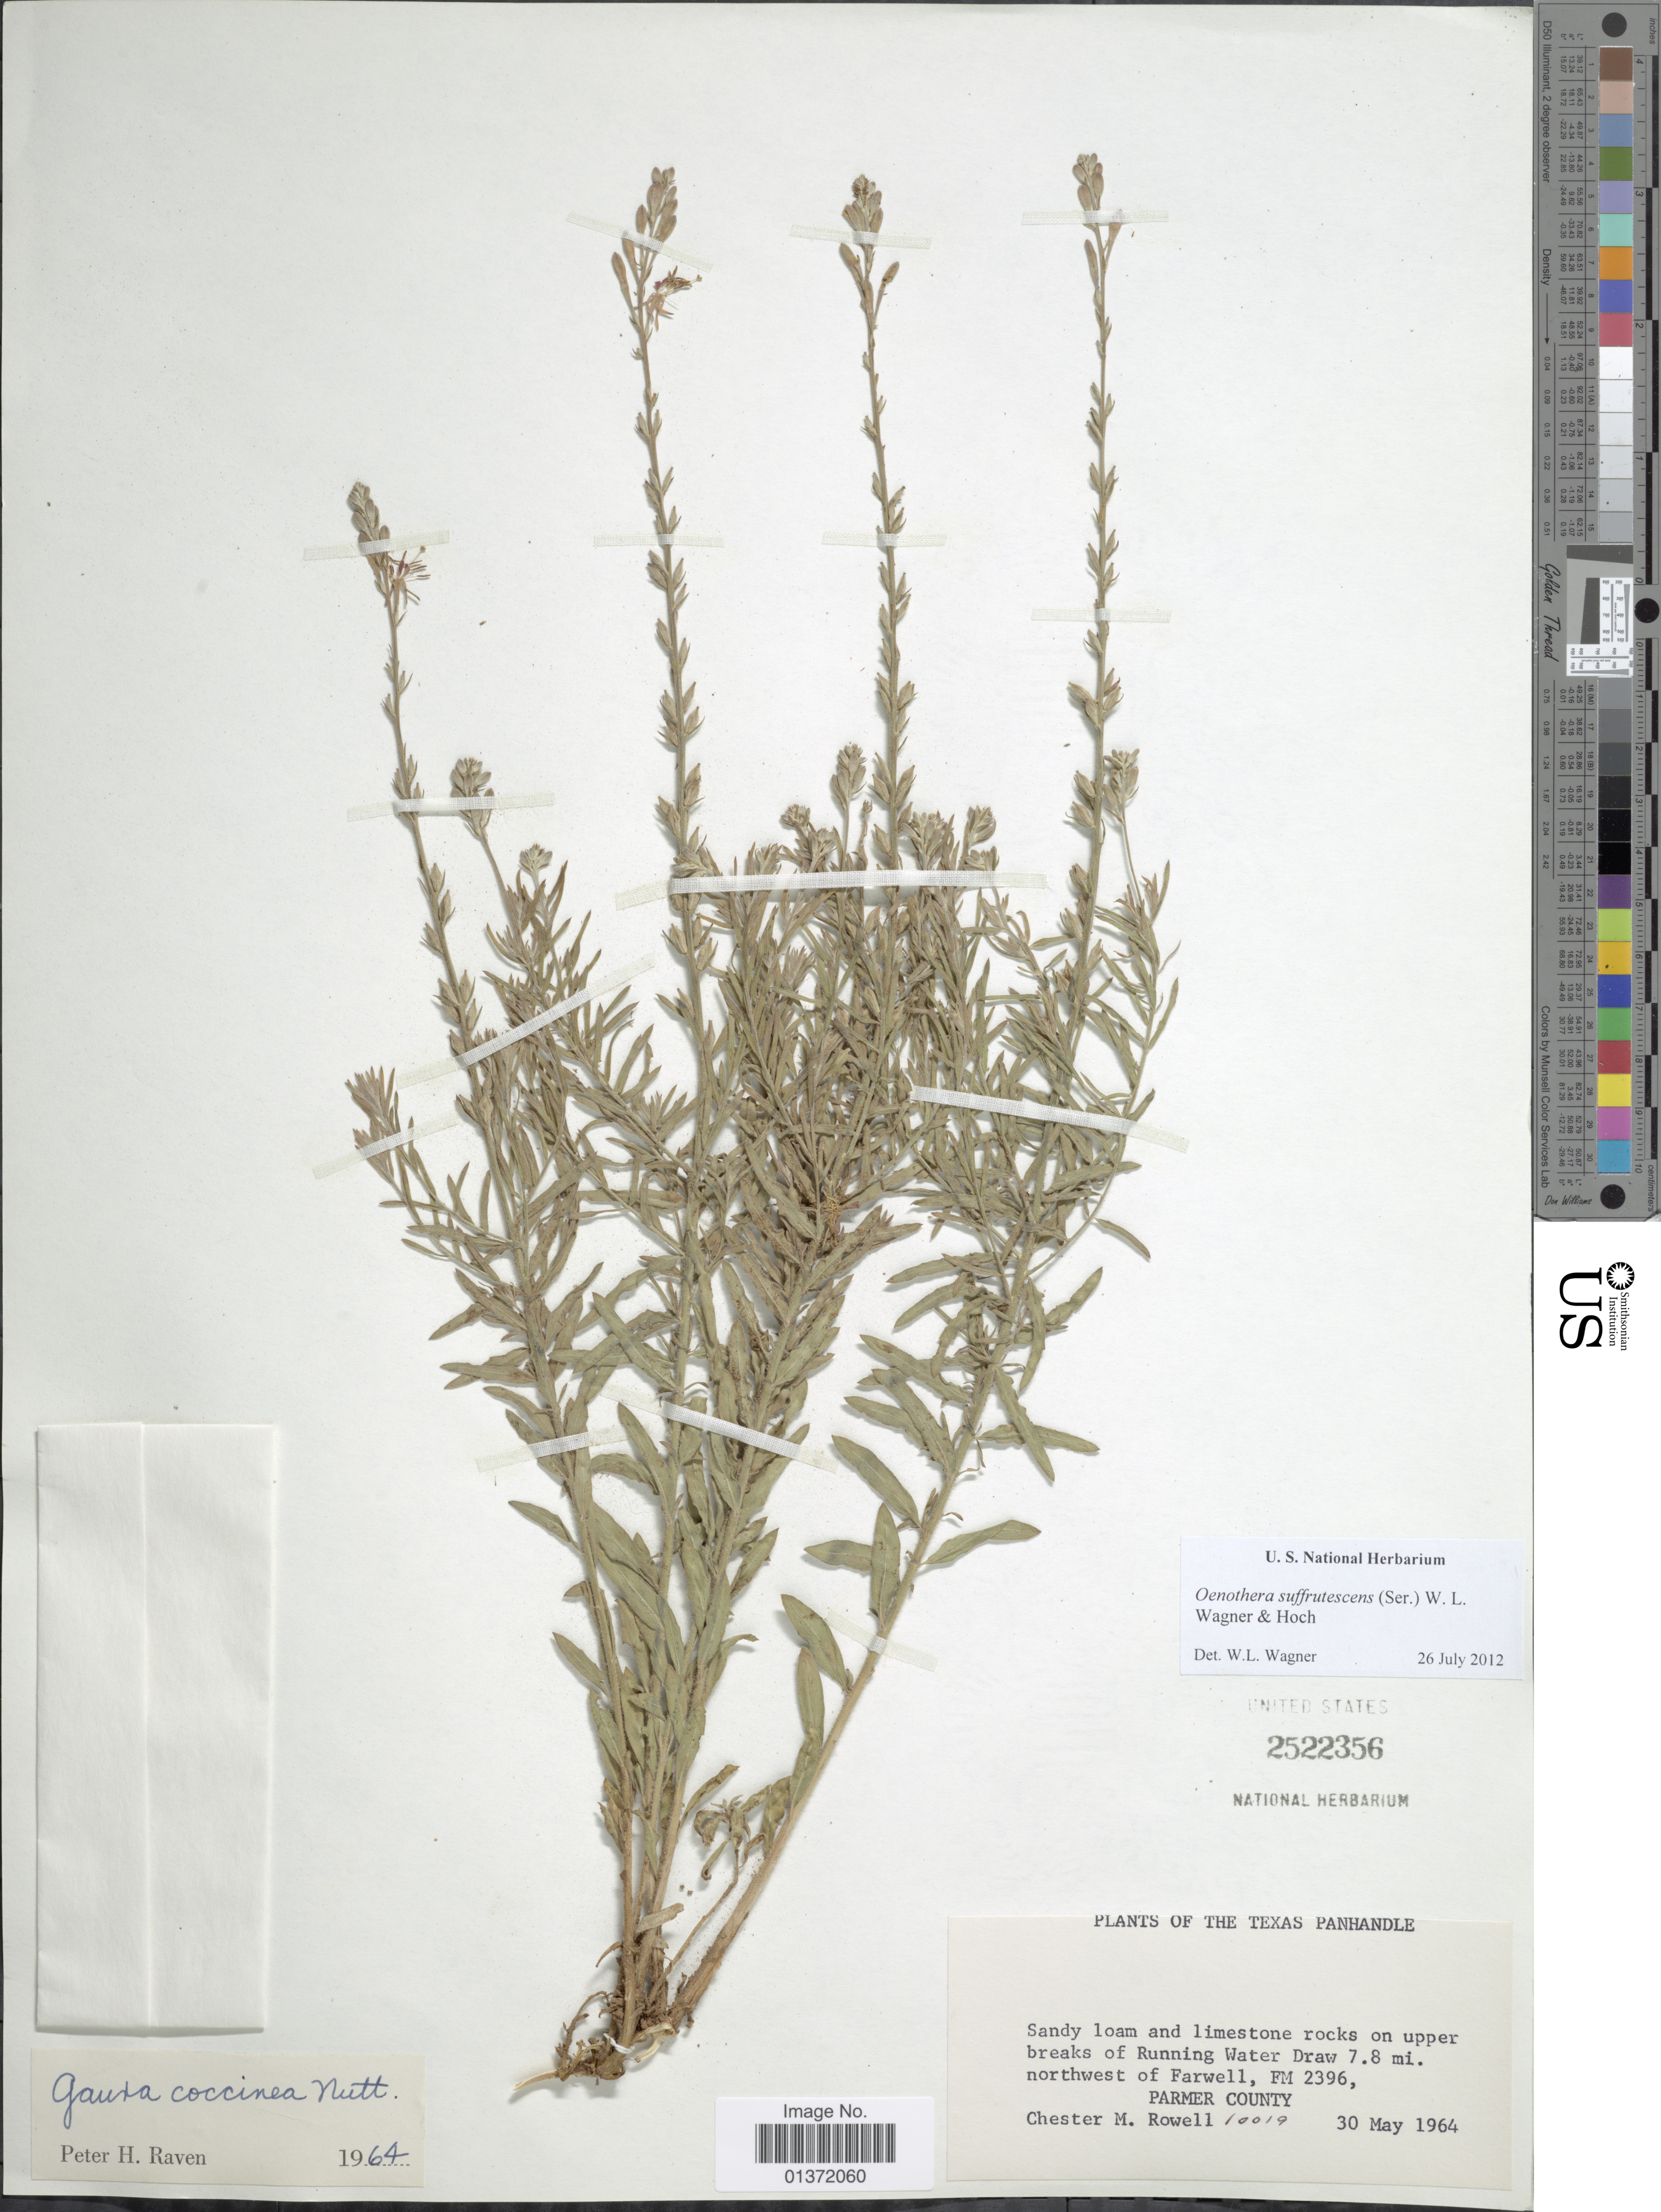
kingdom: Plantae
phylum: Tracheophyta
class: Magnoliopsida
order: Myrtales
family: Onagraceae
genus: Oenothera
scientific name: Oenothera suffrutescens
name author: (Ser.) W.L. Wagner & Hoch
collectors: C. M. Rowell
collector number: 10019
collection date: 1964-05-30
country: United States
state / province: Texas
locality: Texas Pandhandle, on upper breaks of Running Water Draw 7.8 mi. northwest of Farwell, FN 2396, Parmer County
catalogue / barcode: US 2522356